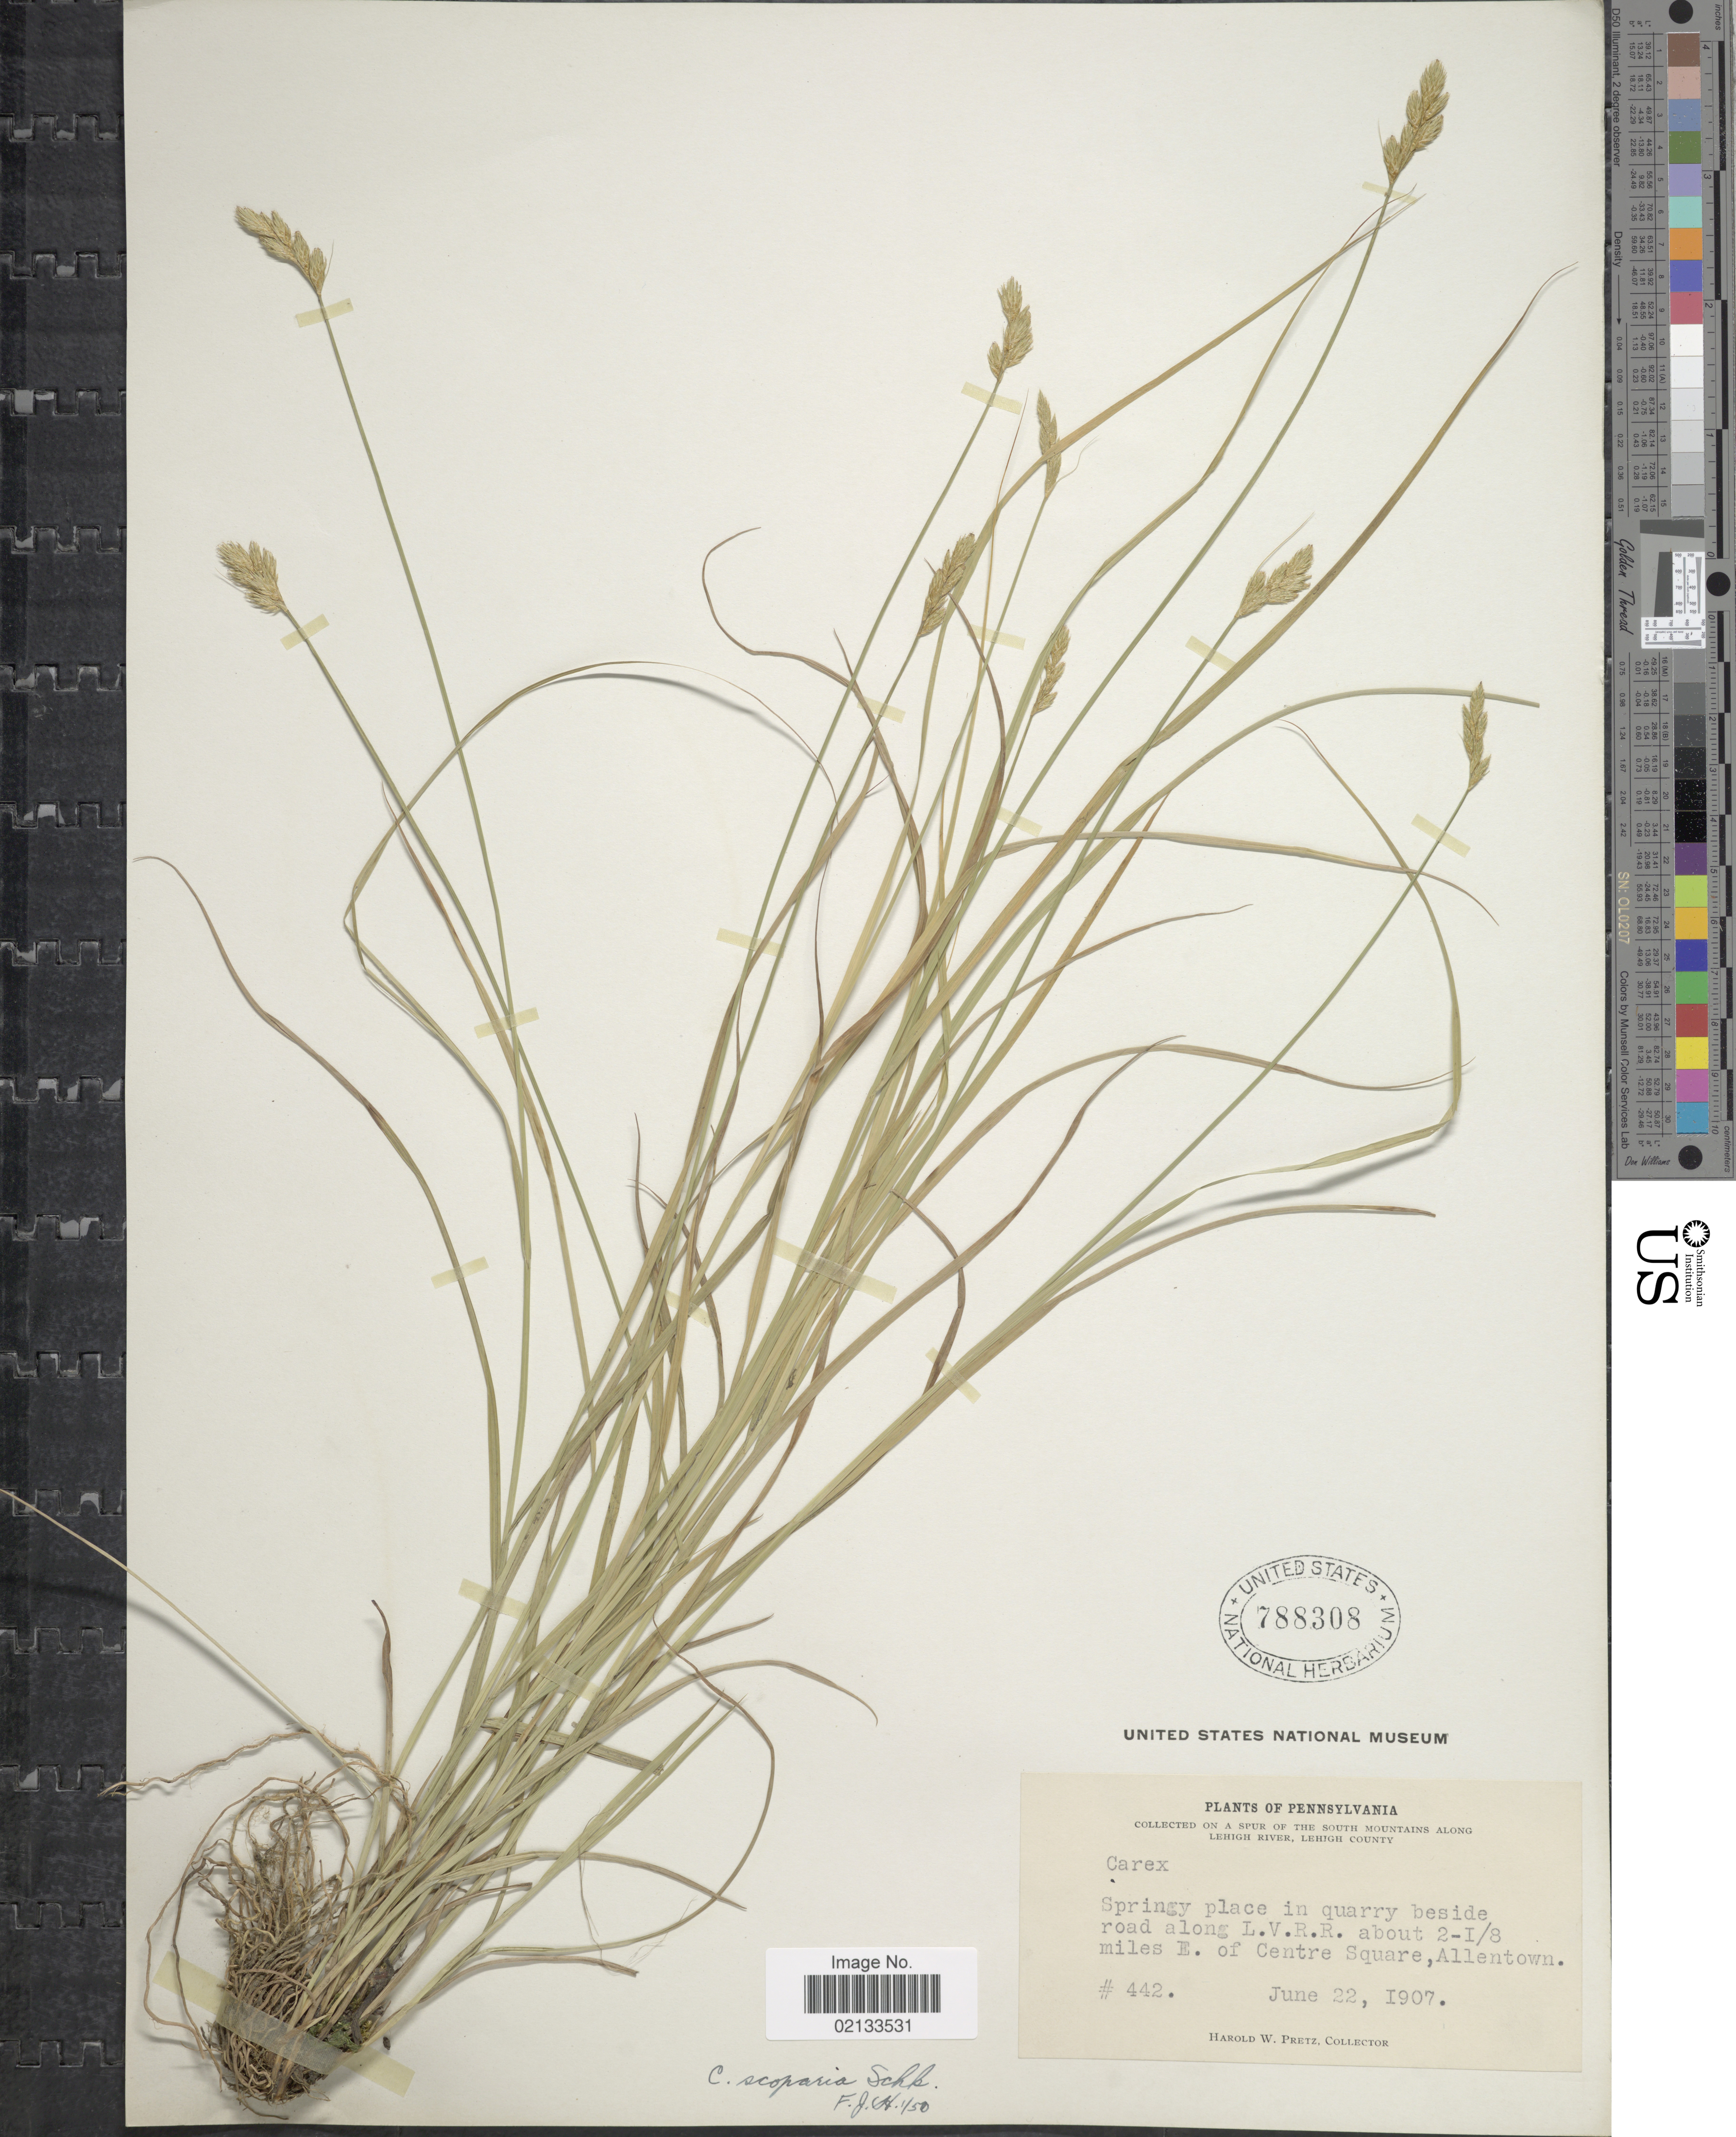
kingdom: Plantae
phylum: Tracheophyta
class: Liliopsida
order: Poales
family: Cyperaceae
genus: Carex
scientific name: Carex scoparia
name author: Schkuhr ex Willd.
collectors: H. W. Pretz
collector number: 442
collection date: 1907-06-22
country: United States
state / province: Pennsylvania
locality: quarry beside road along L.V.R.R. about 2-1/8 miles E. of Centre Square, Allentown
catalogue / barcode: US 788308